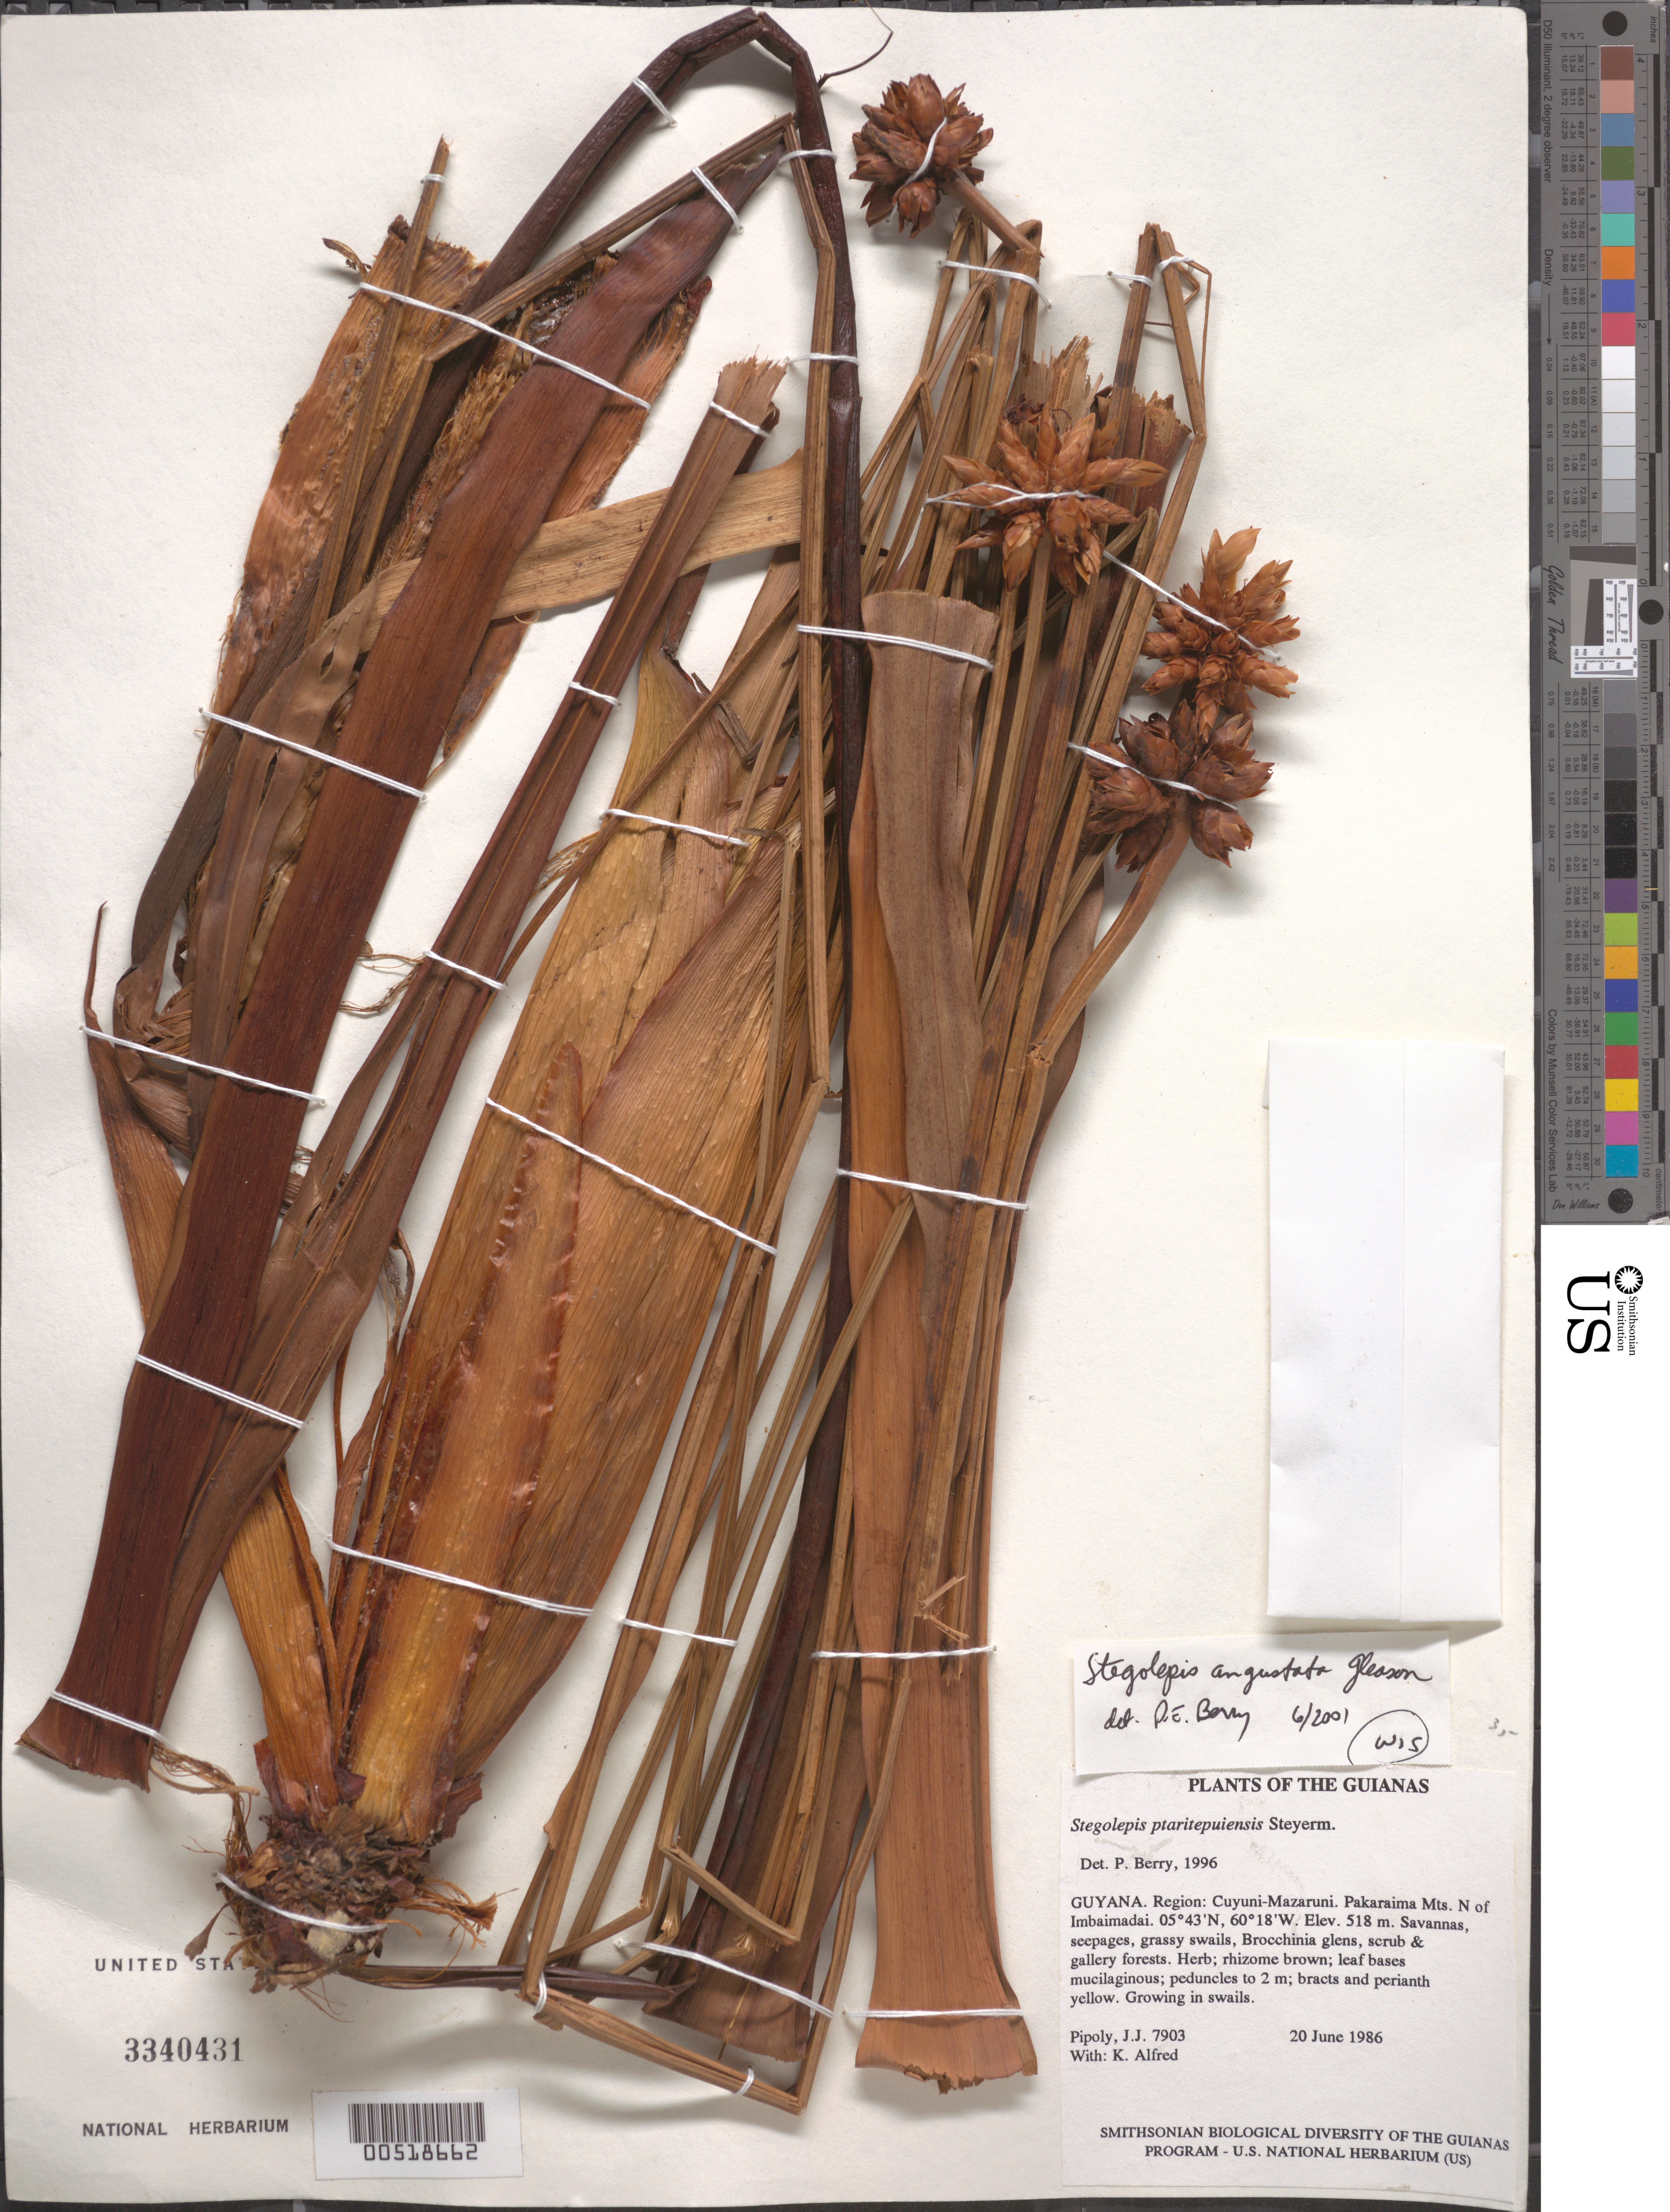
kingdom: Plantae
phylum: Tracheophyta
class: Liliopsida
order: Poales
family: Rapateaceae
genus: Stegolepis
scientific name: Stegolepis ptaritepuiensis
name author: Steyerm.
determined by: Berry, P. E., (WIS), University of Wisconsin - Madison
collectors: J. J. Pipoly & K. Alfred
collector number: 7903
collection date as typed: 20 June 1986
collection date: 1986-06-20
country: Guyana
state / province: Cuyuni-Mazaruni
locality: Pakaraima Mts. N of Imbaimadai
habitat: Savannas, seepages, grassy swails, Brocchinia glens, scrub & gallery forests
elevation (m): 518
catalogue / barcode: US 3340431